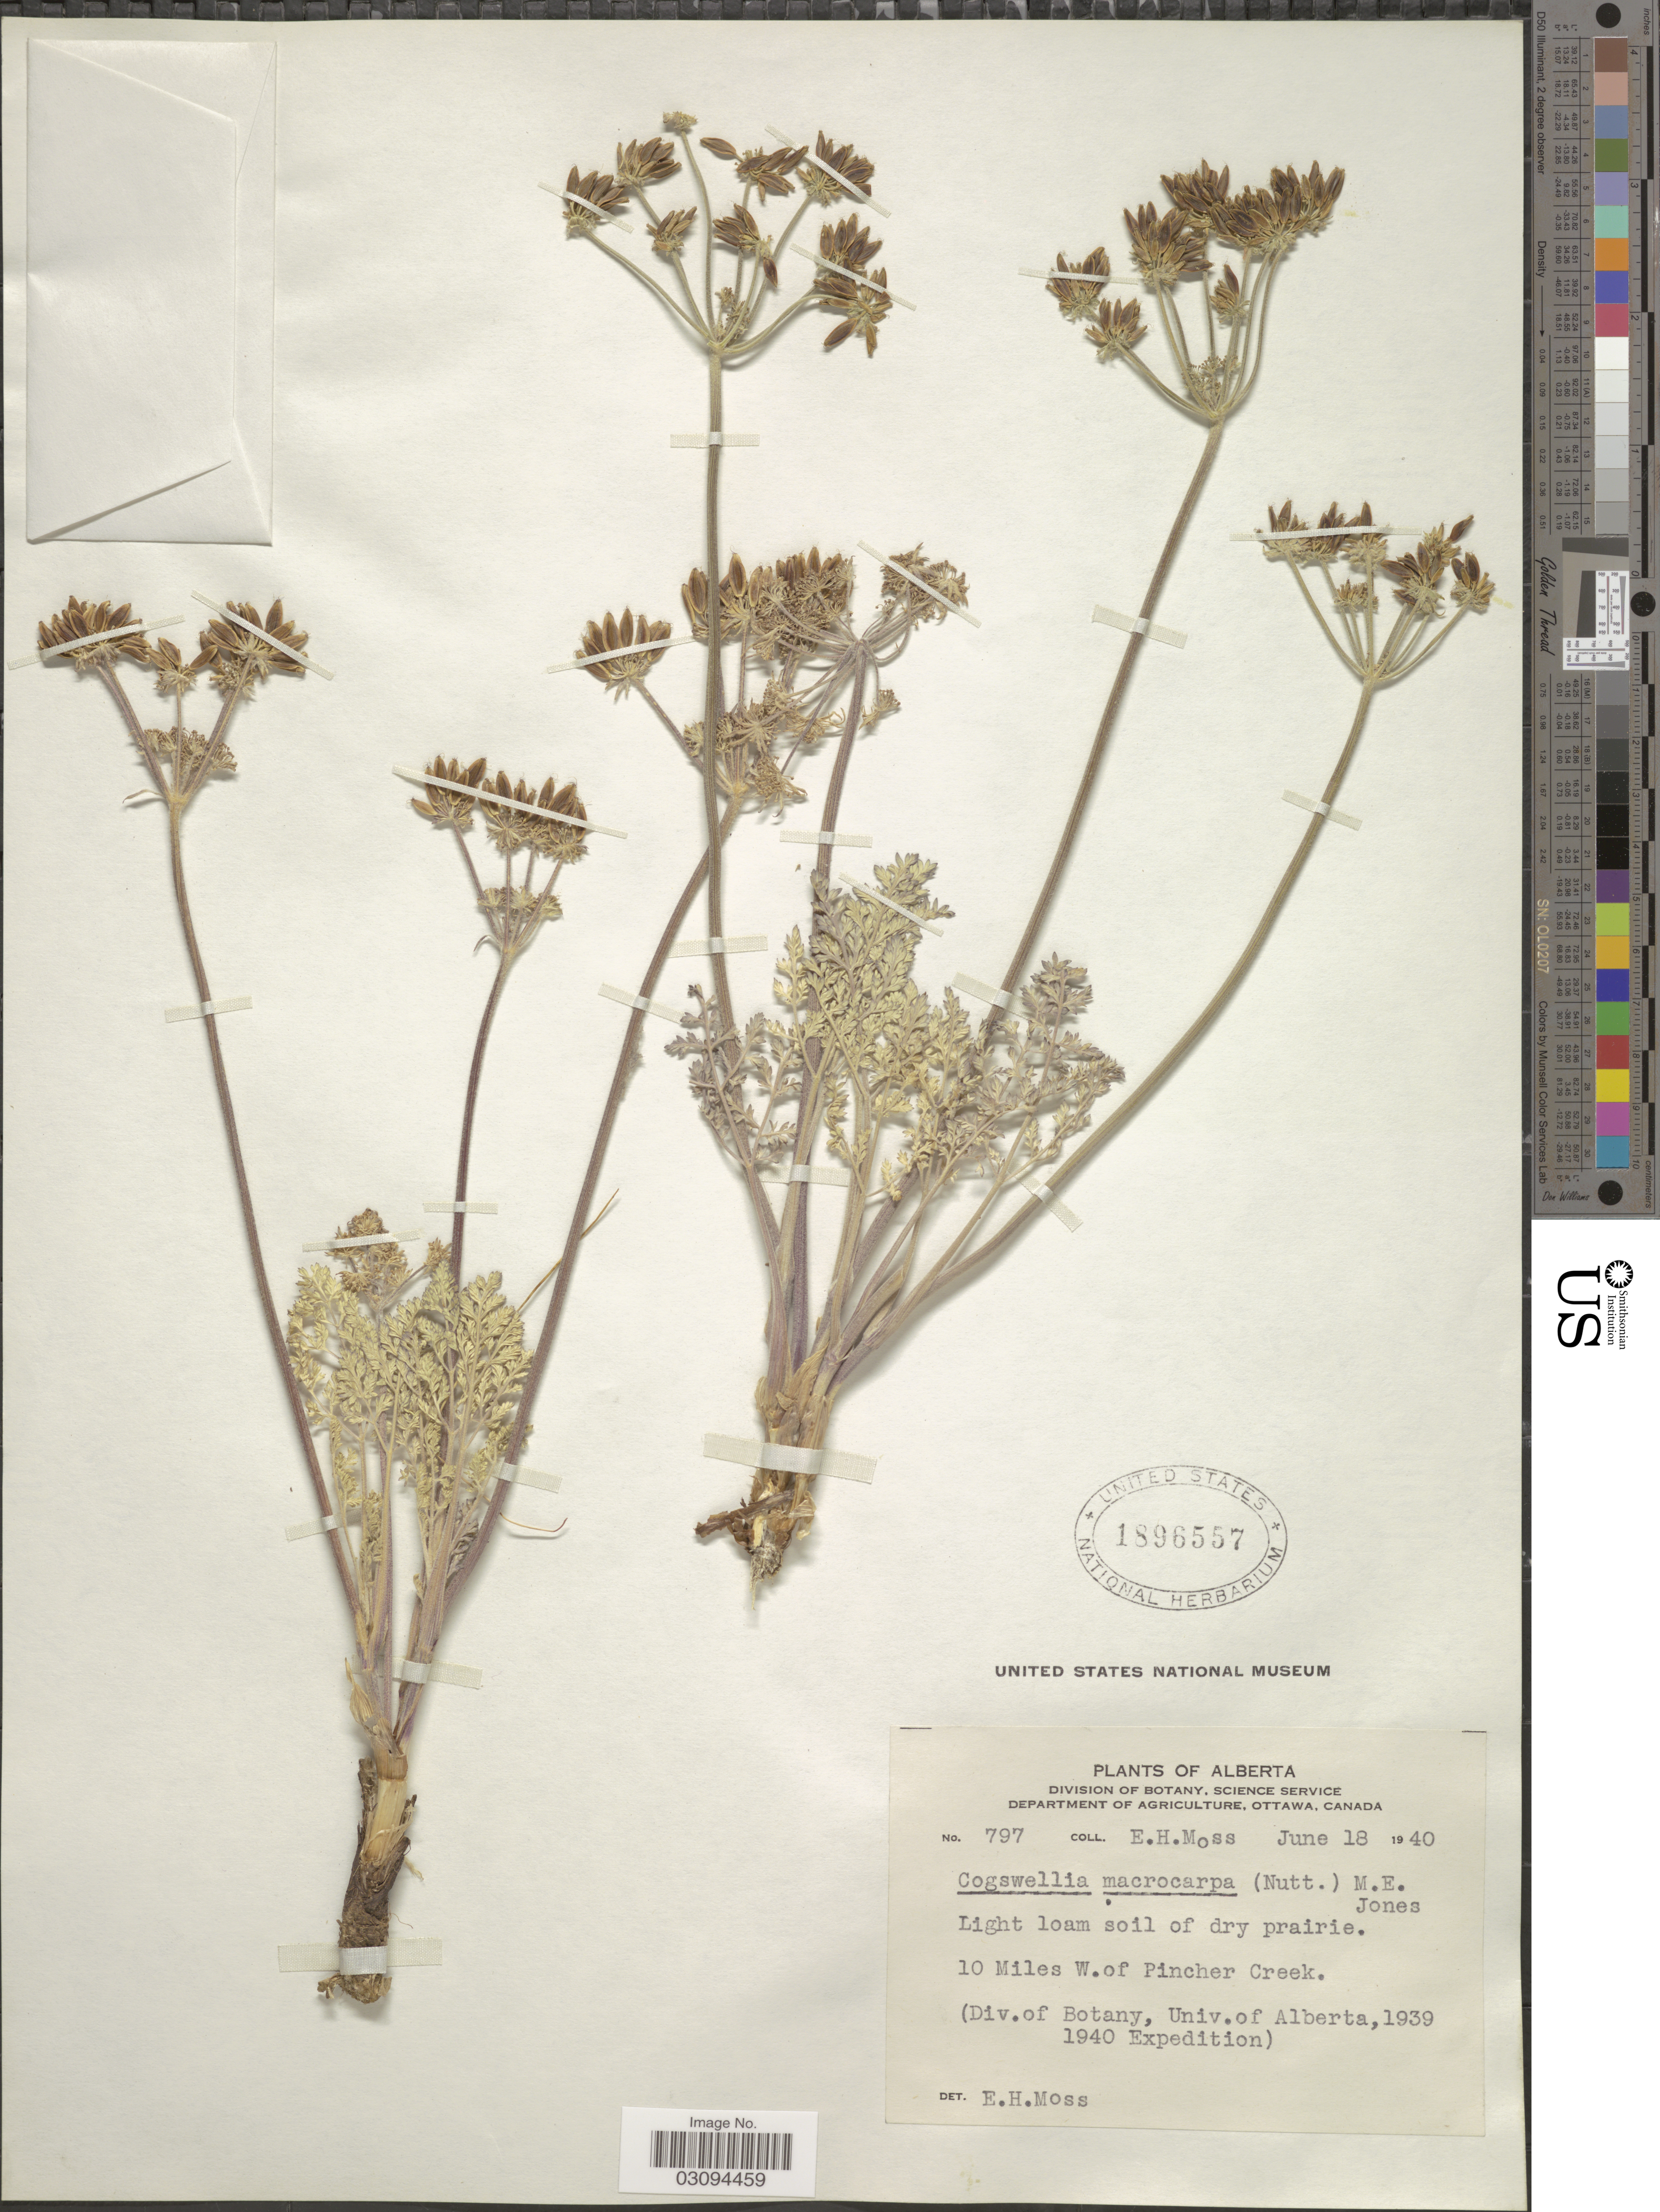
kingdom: Plantae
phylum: Tracheophyta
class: Magnoliopsida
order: Apiales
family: Apiaceae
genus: Lomatium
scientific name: Lomatium macrocarpum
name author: (Hook. et al.) J.M. Coult. & Rose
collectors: E. Moss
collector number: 797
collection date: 1940-06-18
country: Canada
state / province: Alberta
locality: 10 Miles W. of Pincher Creek.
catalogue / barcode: US 1896557